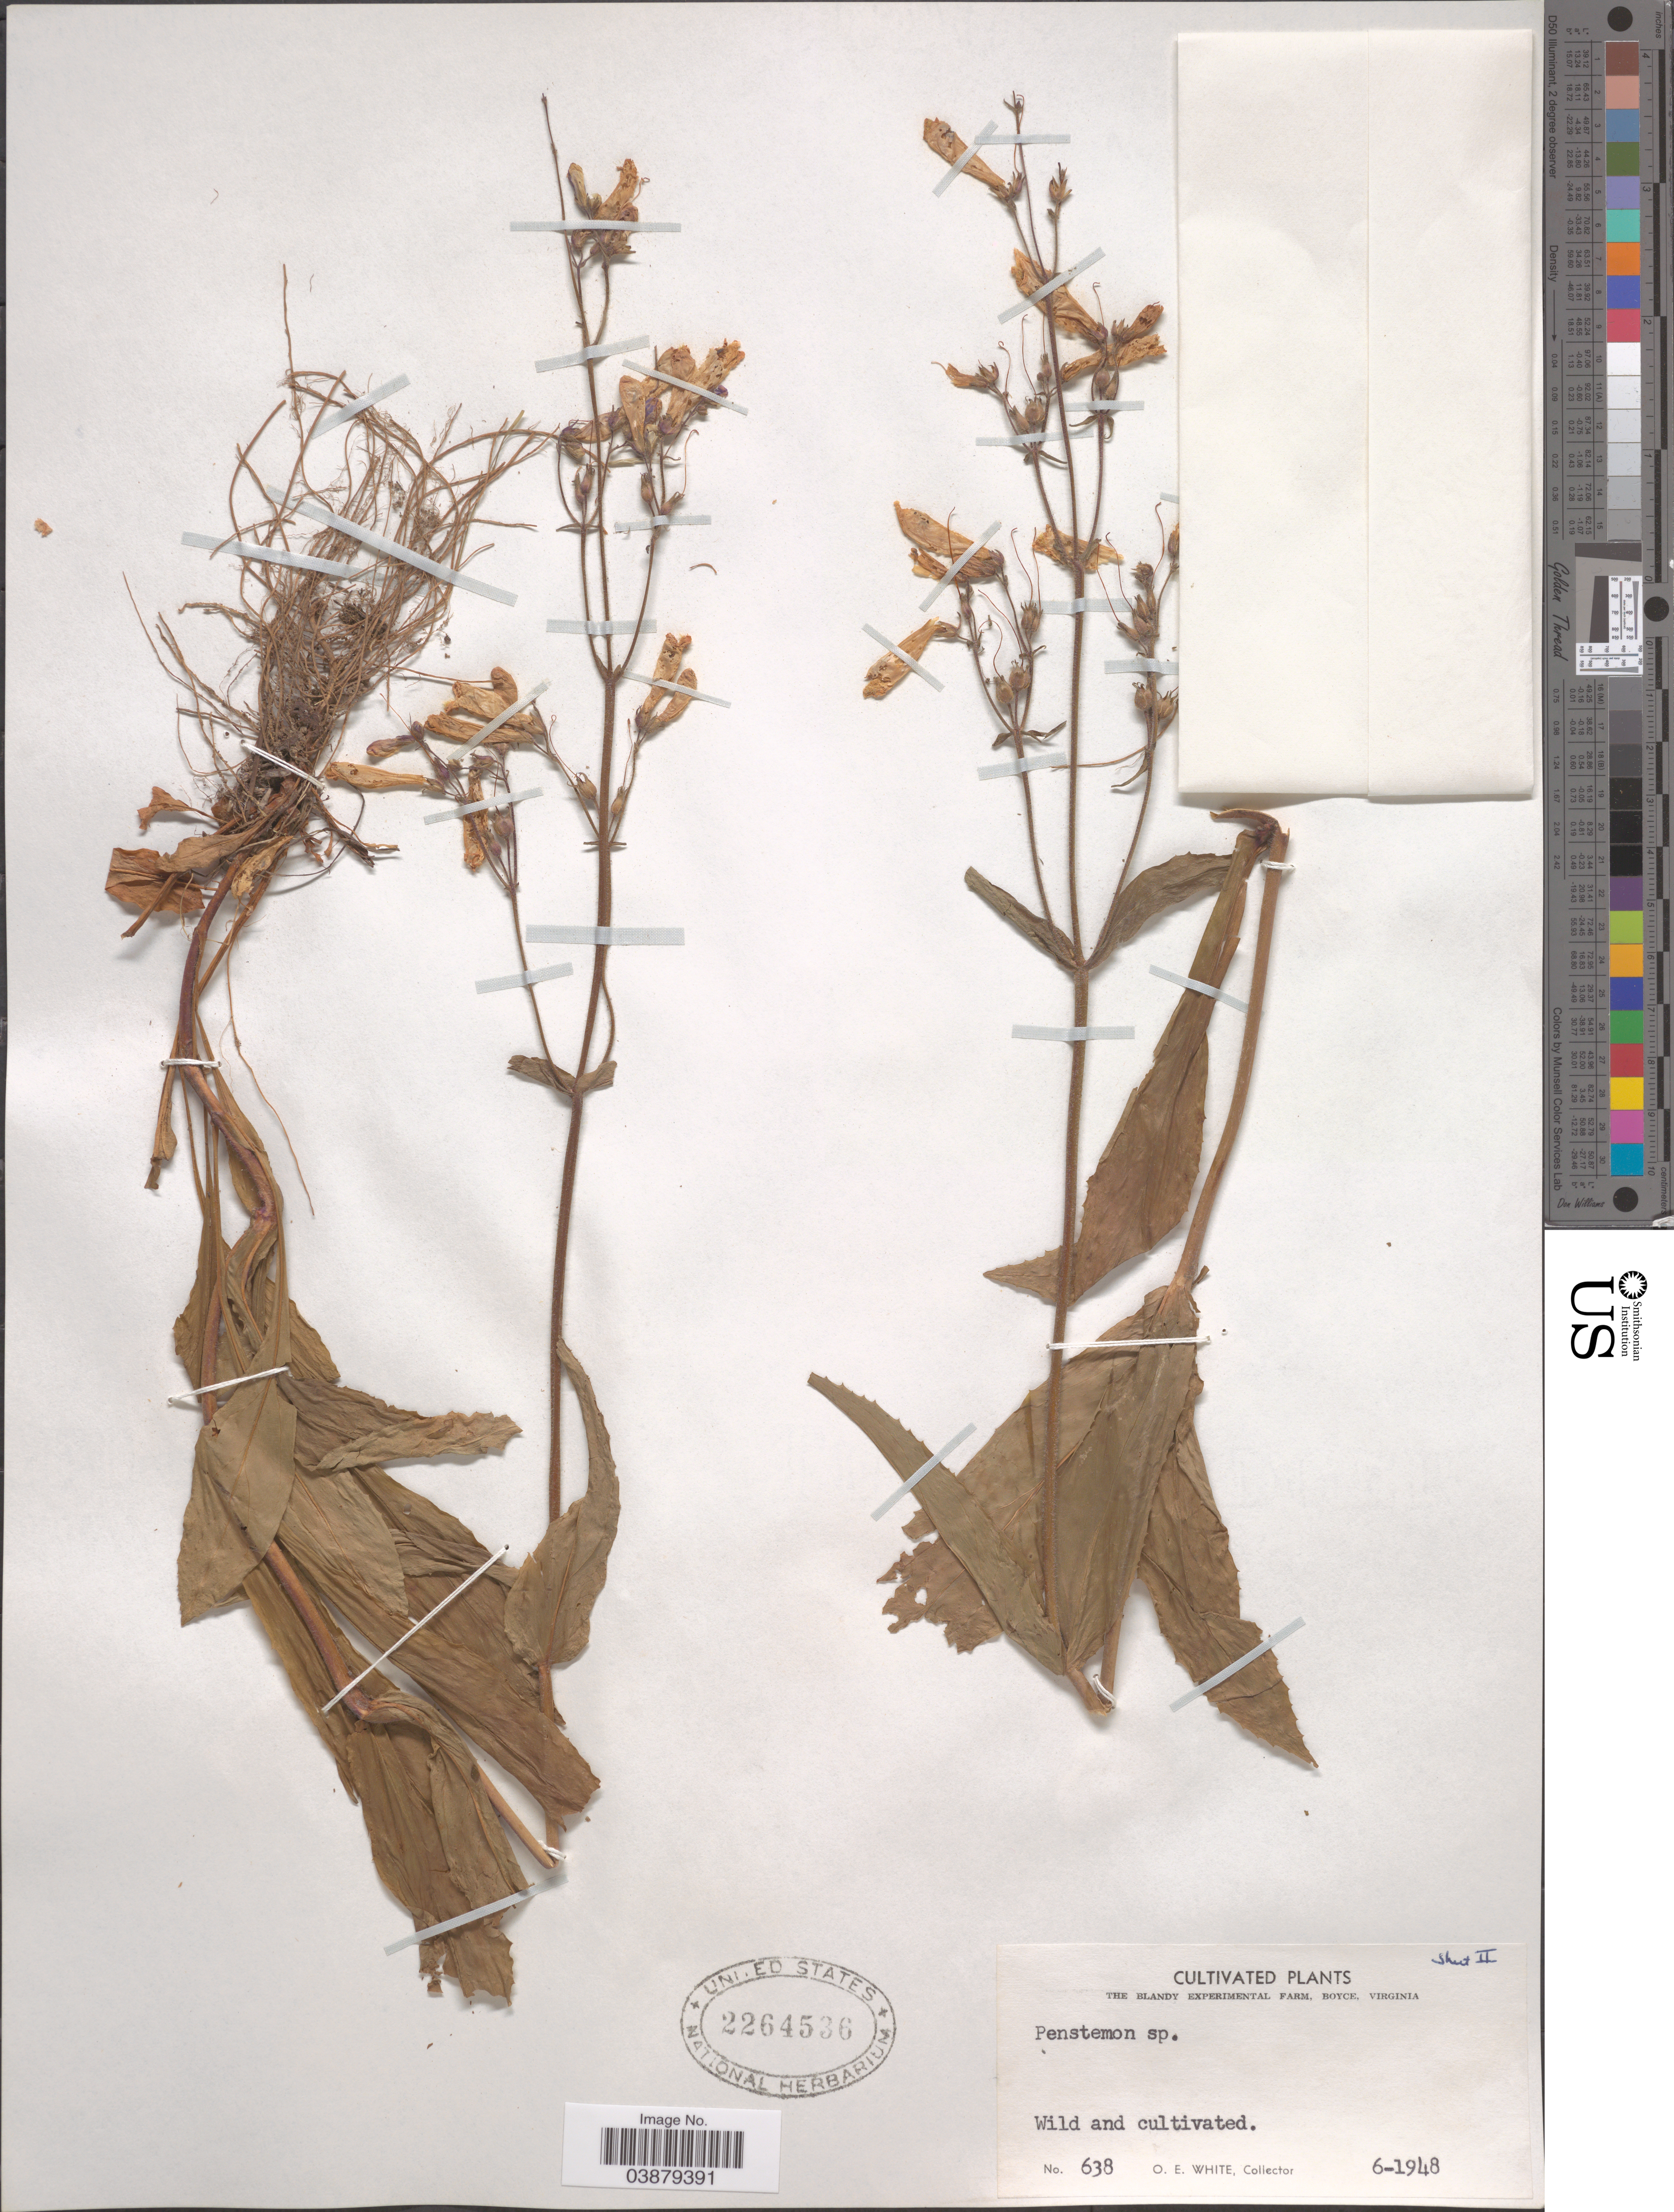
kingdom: Plantae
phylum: Tracheophyta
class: Magnoliopsida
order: Lamiales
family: Plantaginaceae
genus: Penstemon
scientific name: Penstemon sp.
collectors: O. E. White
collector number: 638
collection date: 1948-06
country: United States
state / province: Virginia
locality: The Blandy Experimental Farm, Boyce.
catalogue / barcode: US 2264536